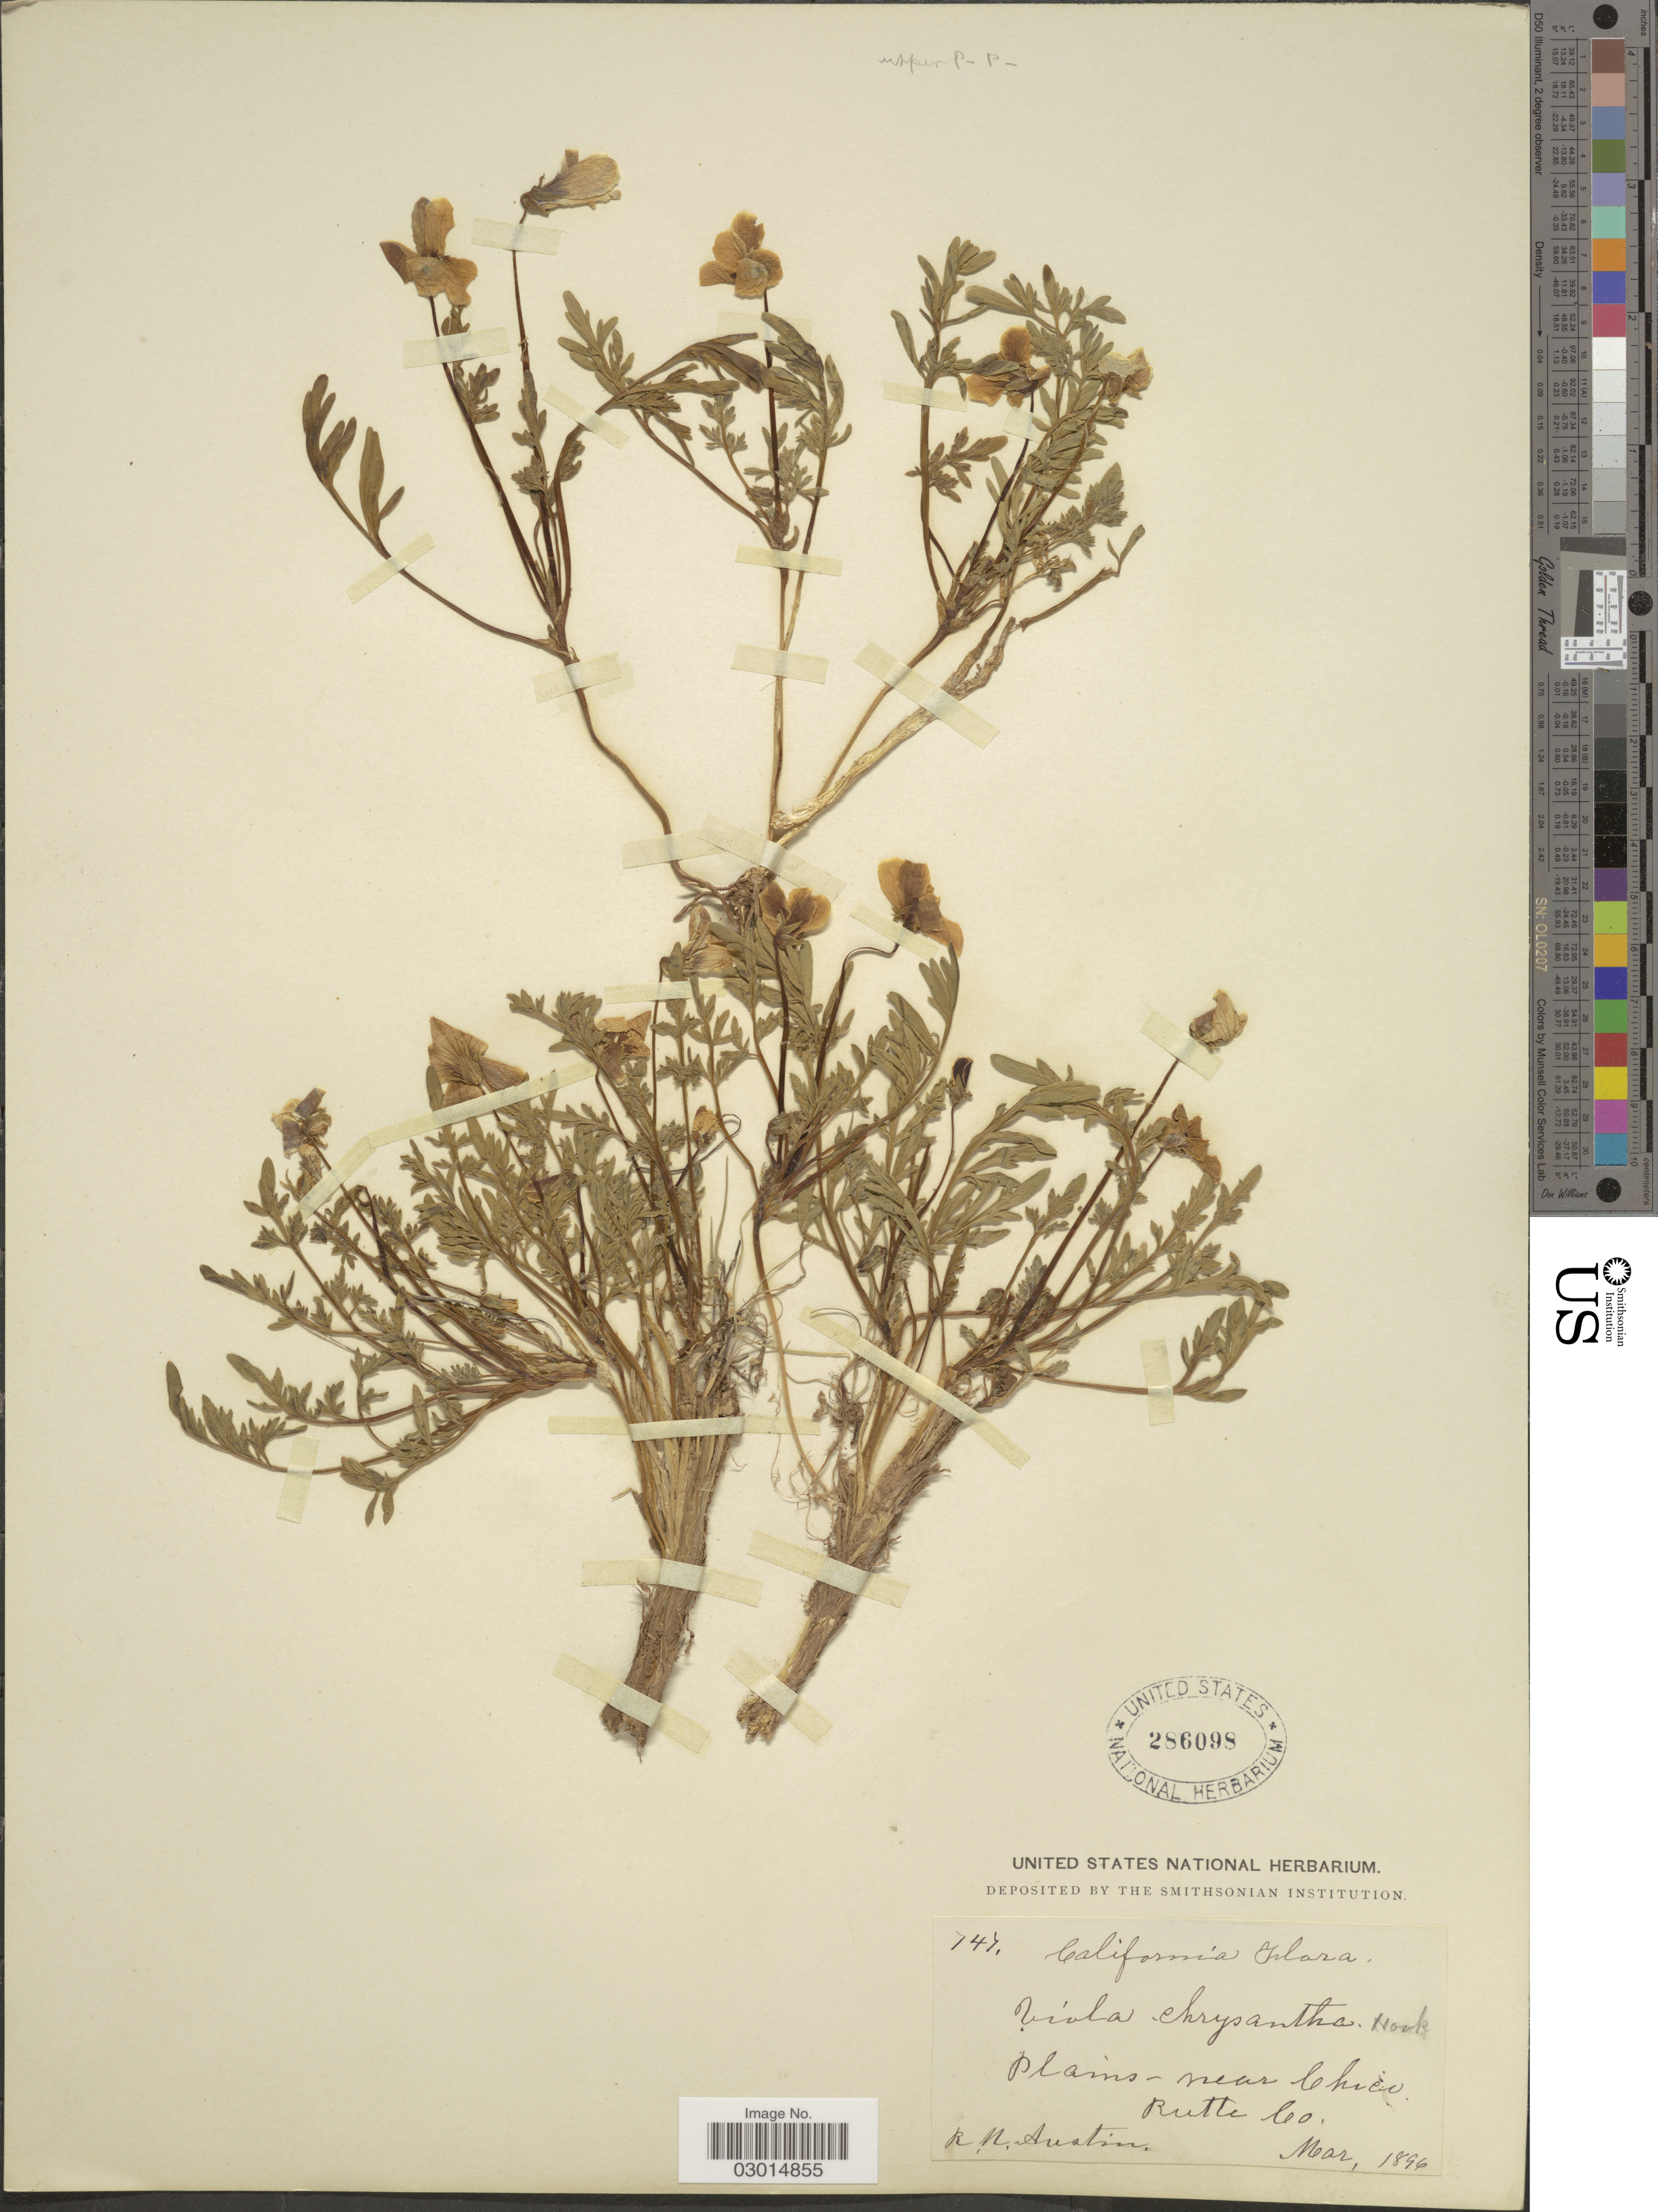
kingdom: Plantae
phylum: Tracheophyta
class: Magnoliopsida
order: Malpighiales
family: Violaceae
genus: Viola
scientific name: Viola douglasii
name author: Steud.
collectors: R. Austin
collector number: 747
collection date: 1896-03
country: United States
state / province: California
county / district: Butte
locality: Plains - near Chico. Rutte Co.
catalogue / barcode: US 286098